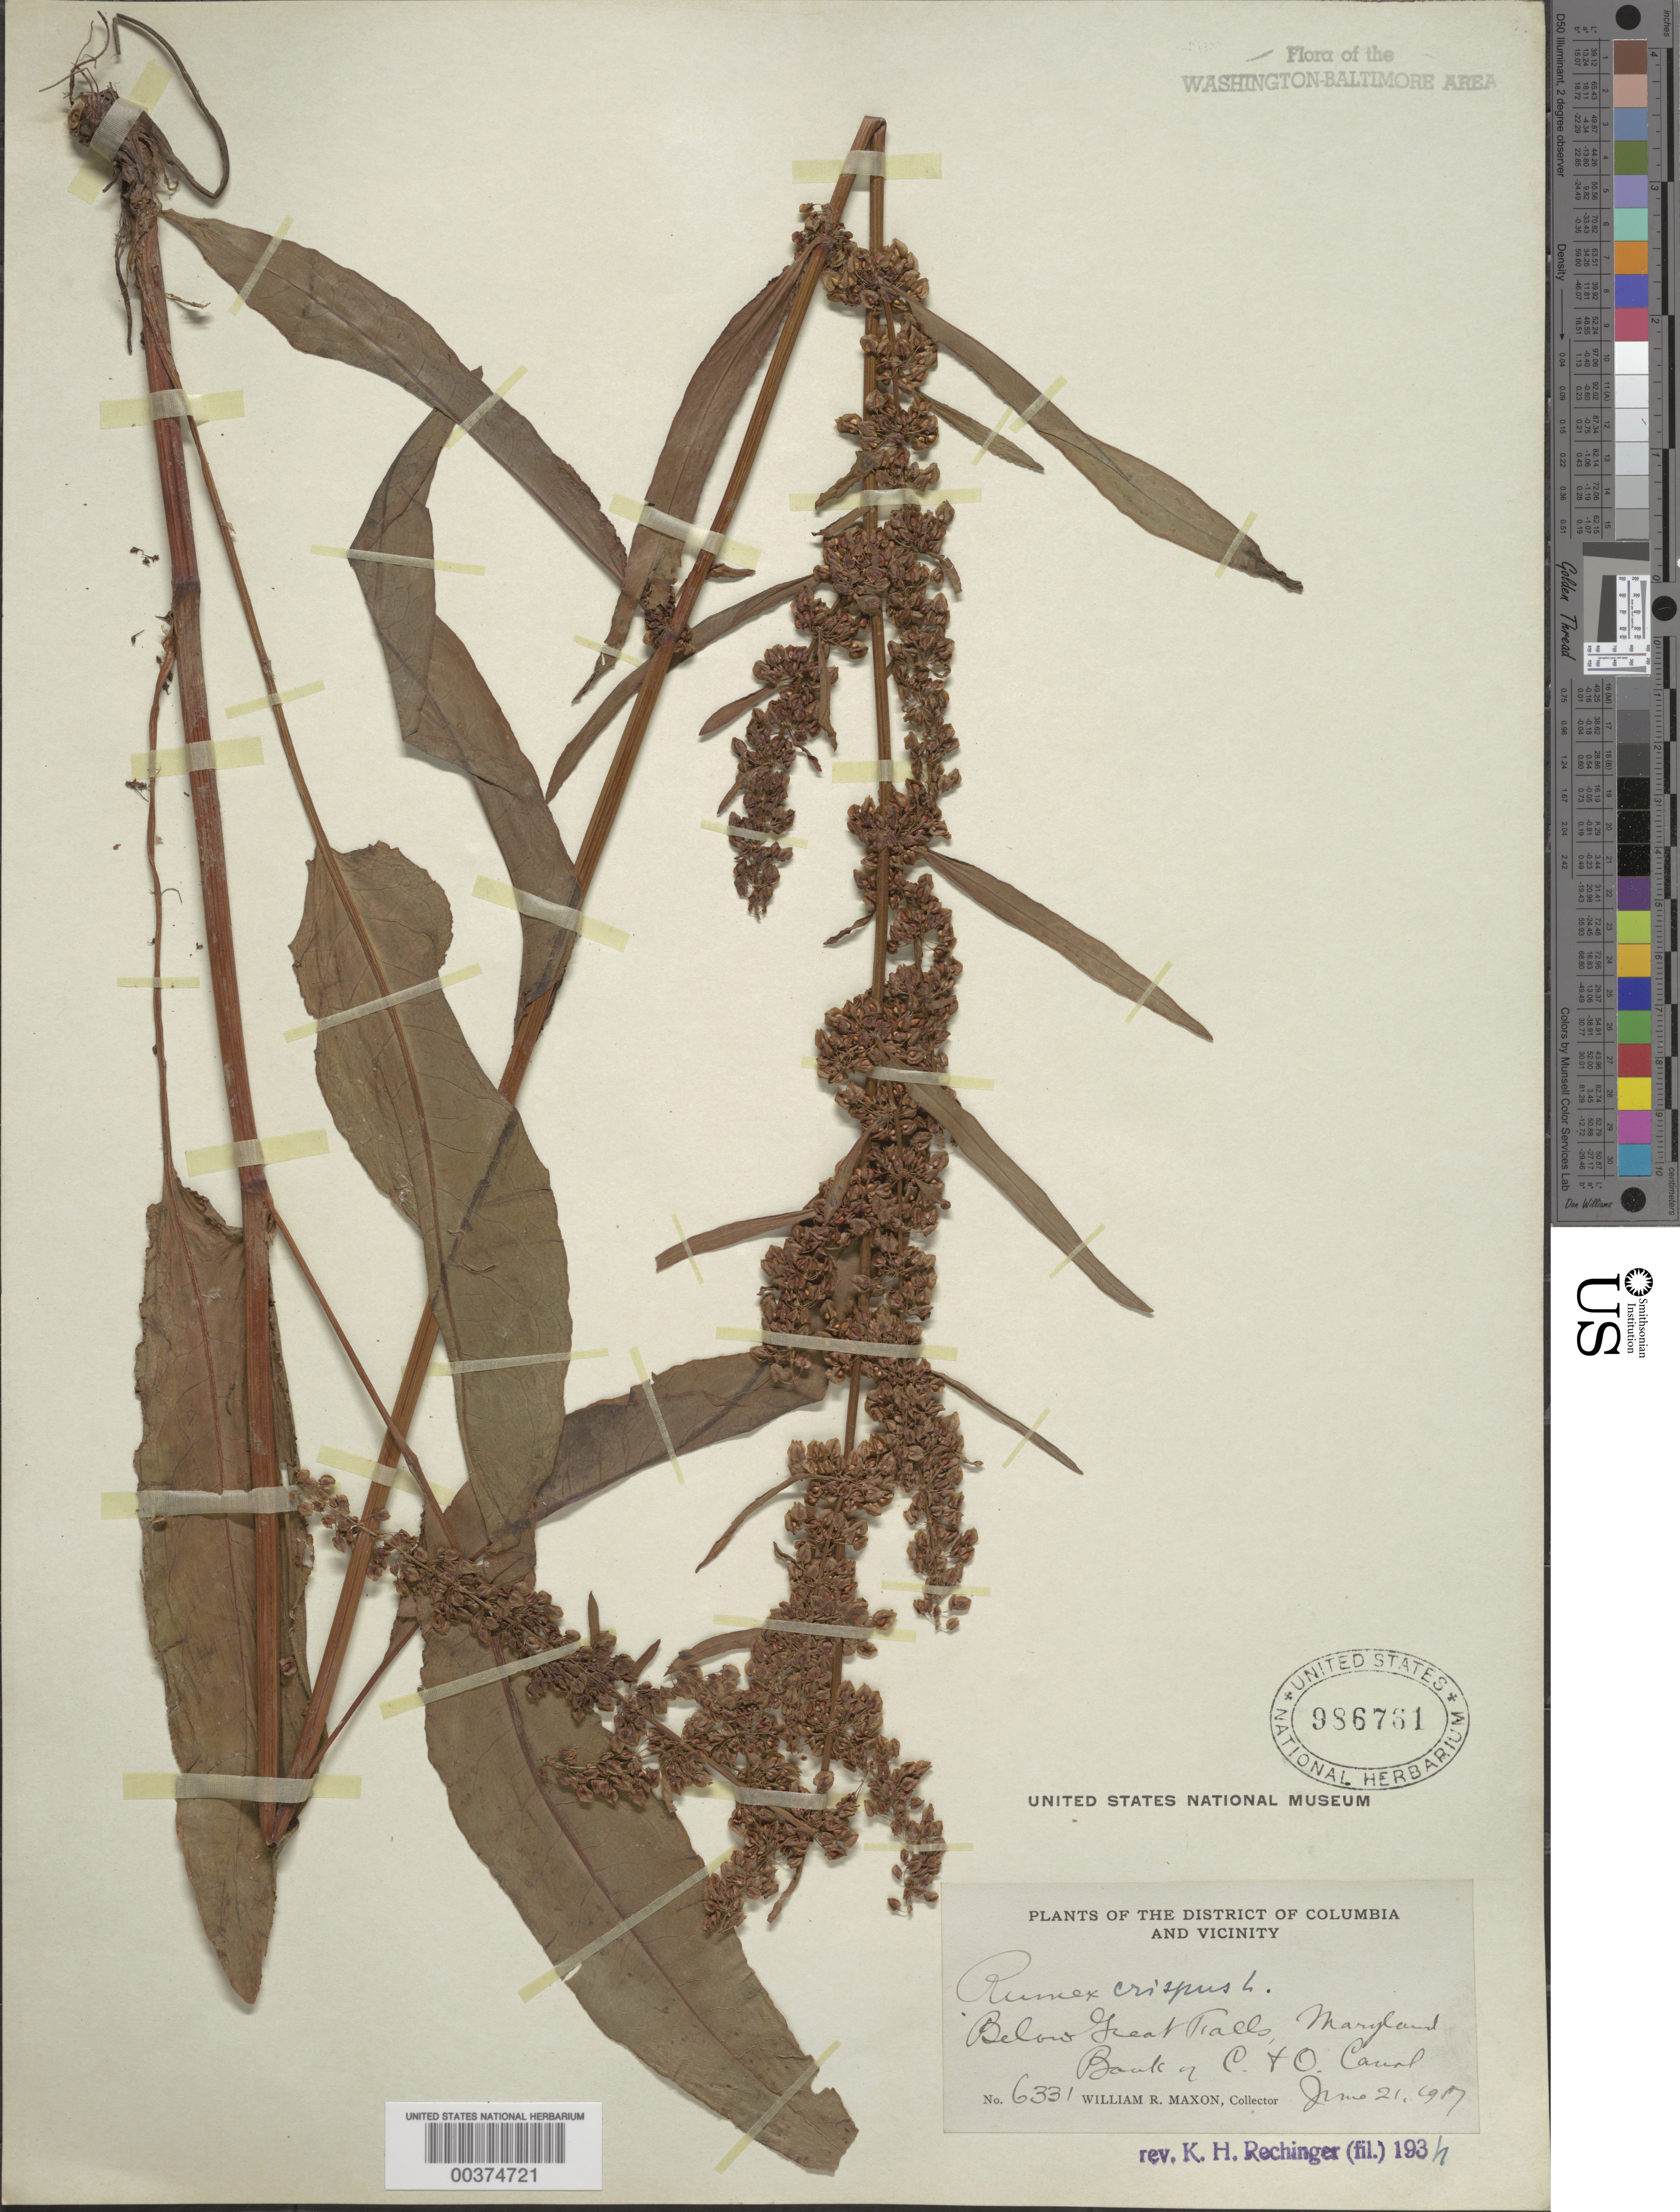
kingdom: Plantae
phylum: Tracheophyta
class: Magnoliopsida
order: Caryophyllales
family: Polygonaceae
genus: Rumex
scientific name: Rumex crispus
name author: L.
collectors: W. R. Maxon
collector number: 6331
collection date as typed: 21 Jun 1917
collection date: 1917-06-21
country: United States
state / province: Maryland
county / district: Montgomery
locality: Below Great Falls, C. & O. Canal bank C. and O. Canal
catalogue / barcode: US 986761